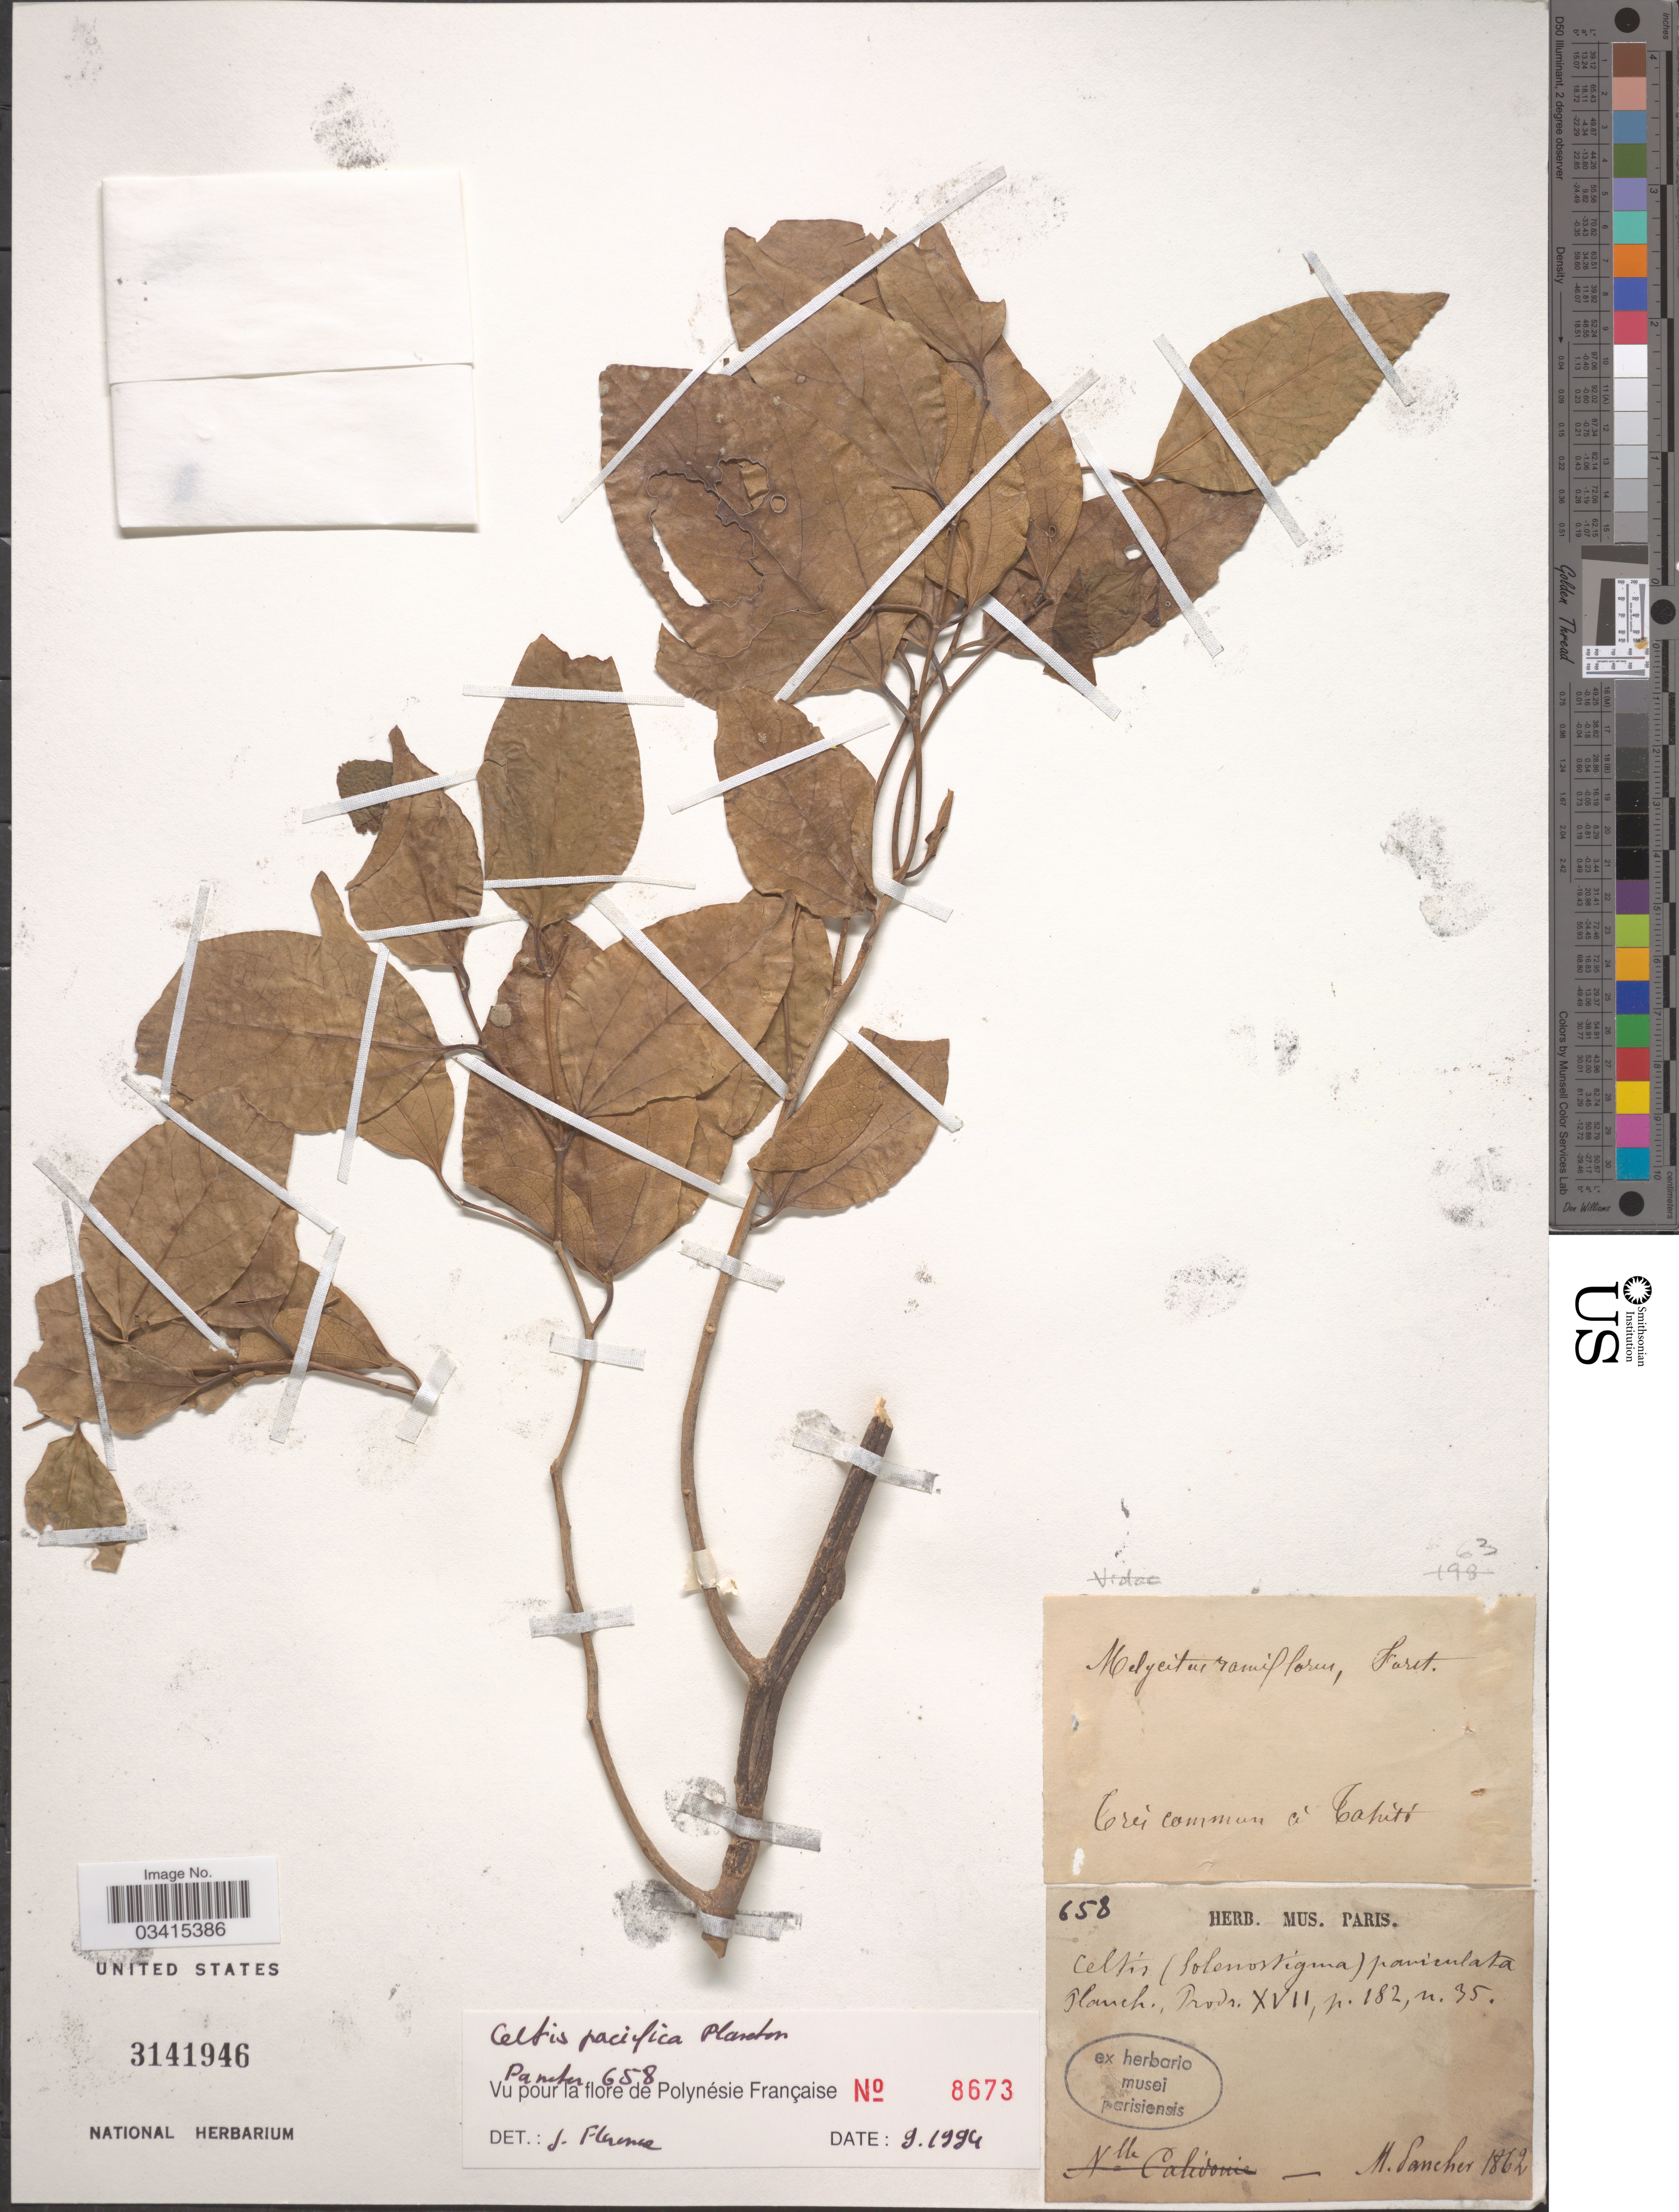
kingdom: Plantae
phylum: Tracheophyta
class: Magnoliopsida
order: Rosales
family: Cannabaceae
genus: Celtis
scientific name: Celtis pacifica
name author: Planch.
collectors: M. Pancher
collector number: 658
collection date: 1862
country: French Polynesia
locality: Crei commun á Tahiti.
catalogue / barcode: US 3141946